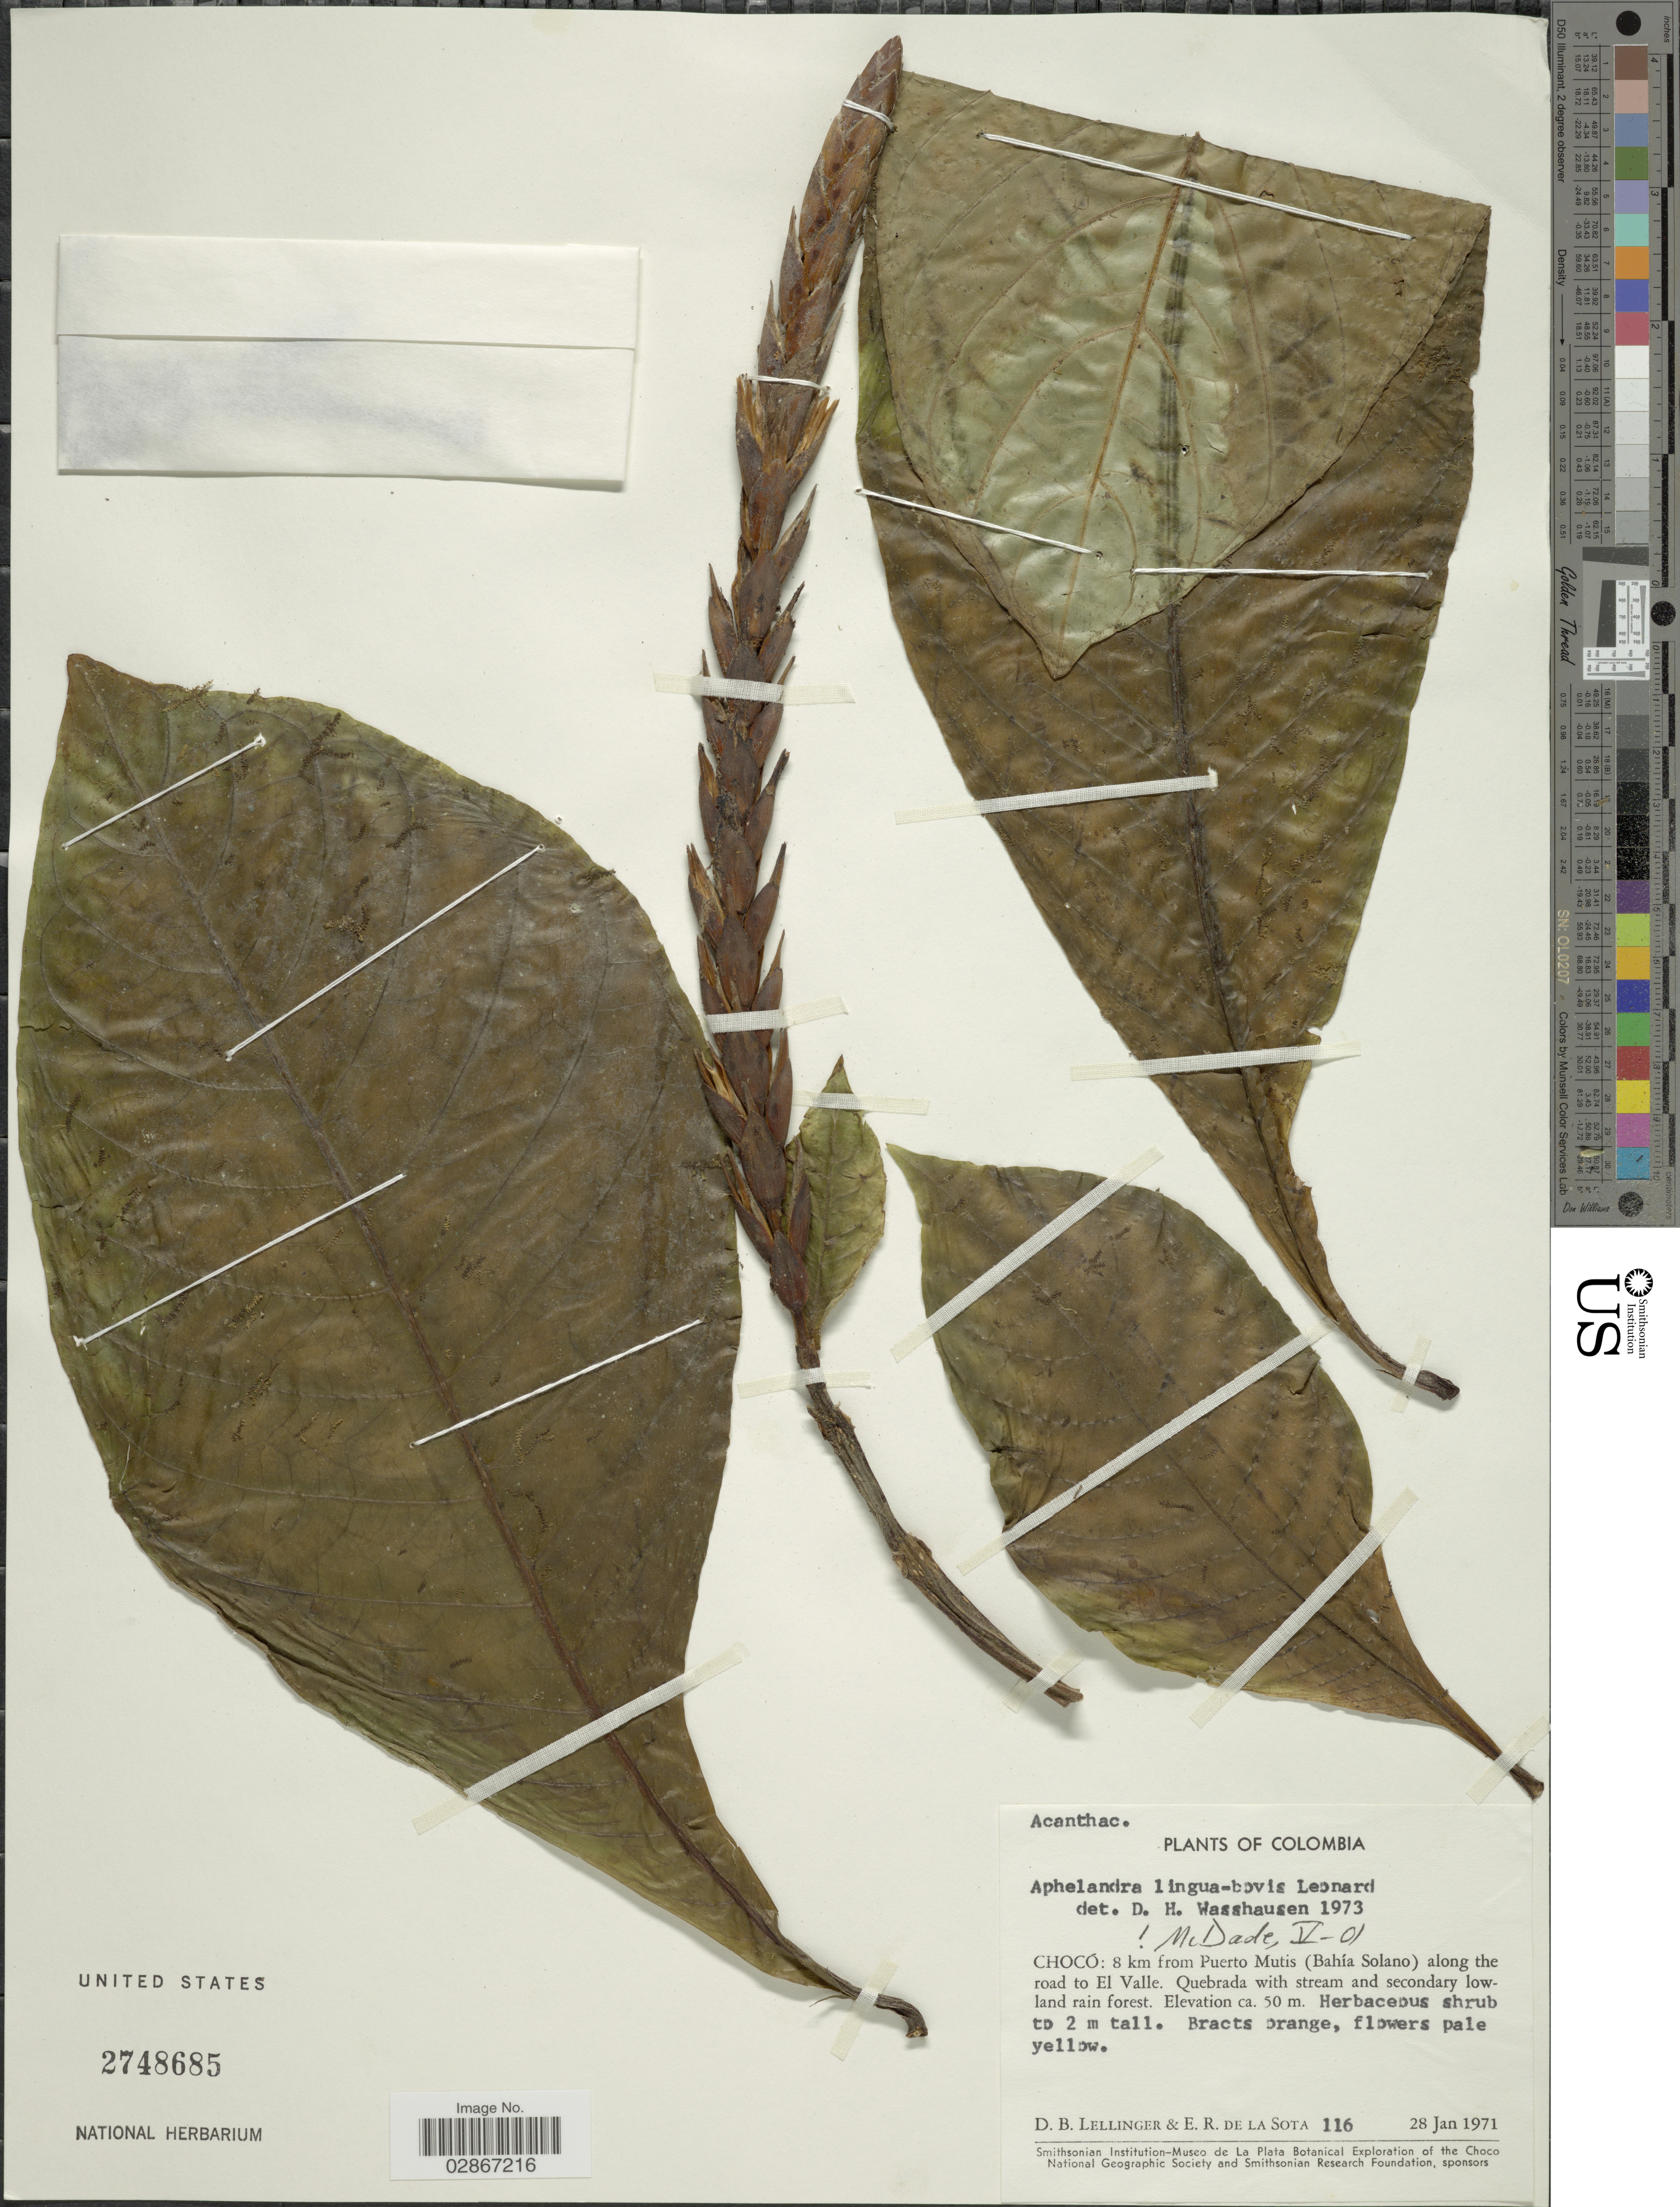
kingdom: Plantae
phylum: Tracheophyta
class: Magnoliopsida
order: Lamiales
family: Acanthaceae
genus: Aphelandra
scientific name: Aphelandra lingua-bovis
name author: Leonard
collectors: D. B. Lellinger & E. R. de la Sota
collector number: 116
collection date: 1971-01-28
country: Colombia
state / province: Chocó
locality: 8 km from Puerto Mutis (Bahía Solano) along the road to El Valle. Quebrada with stream and secondary lowland forest.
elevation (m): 50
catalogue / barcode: US 2748685